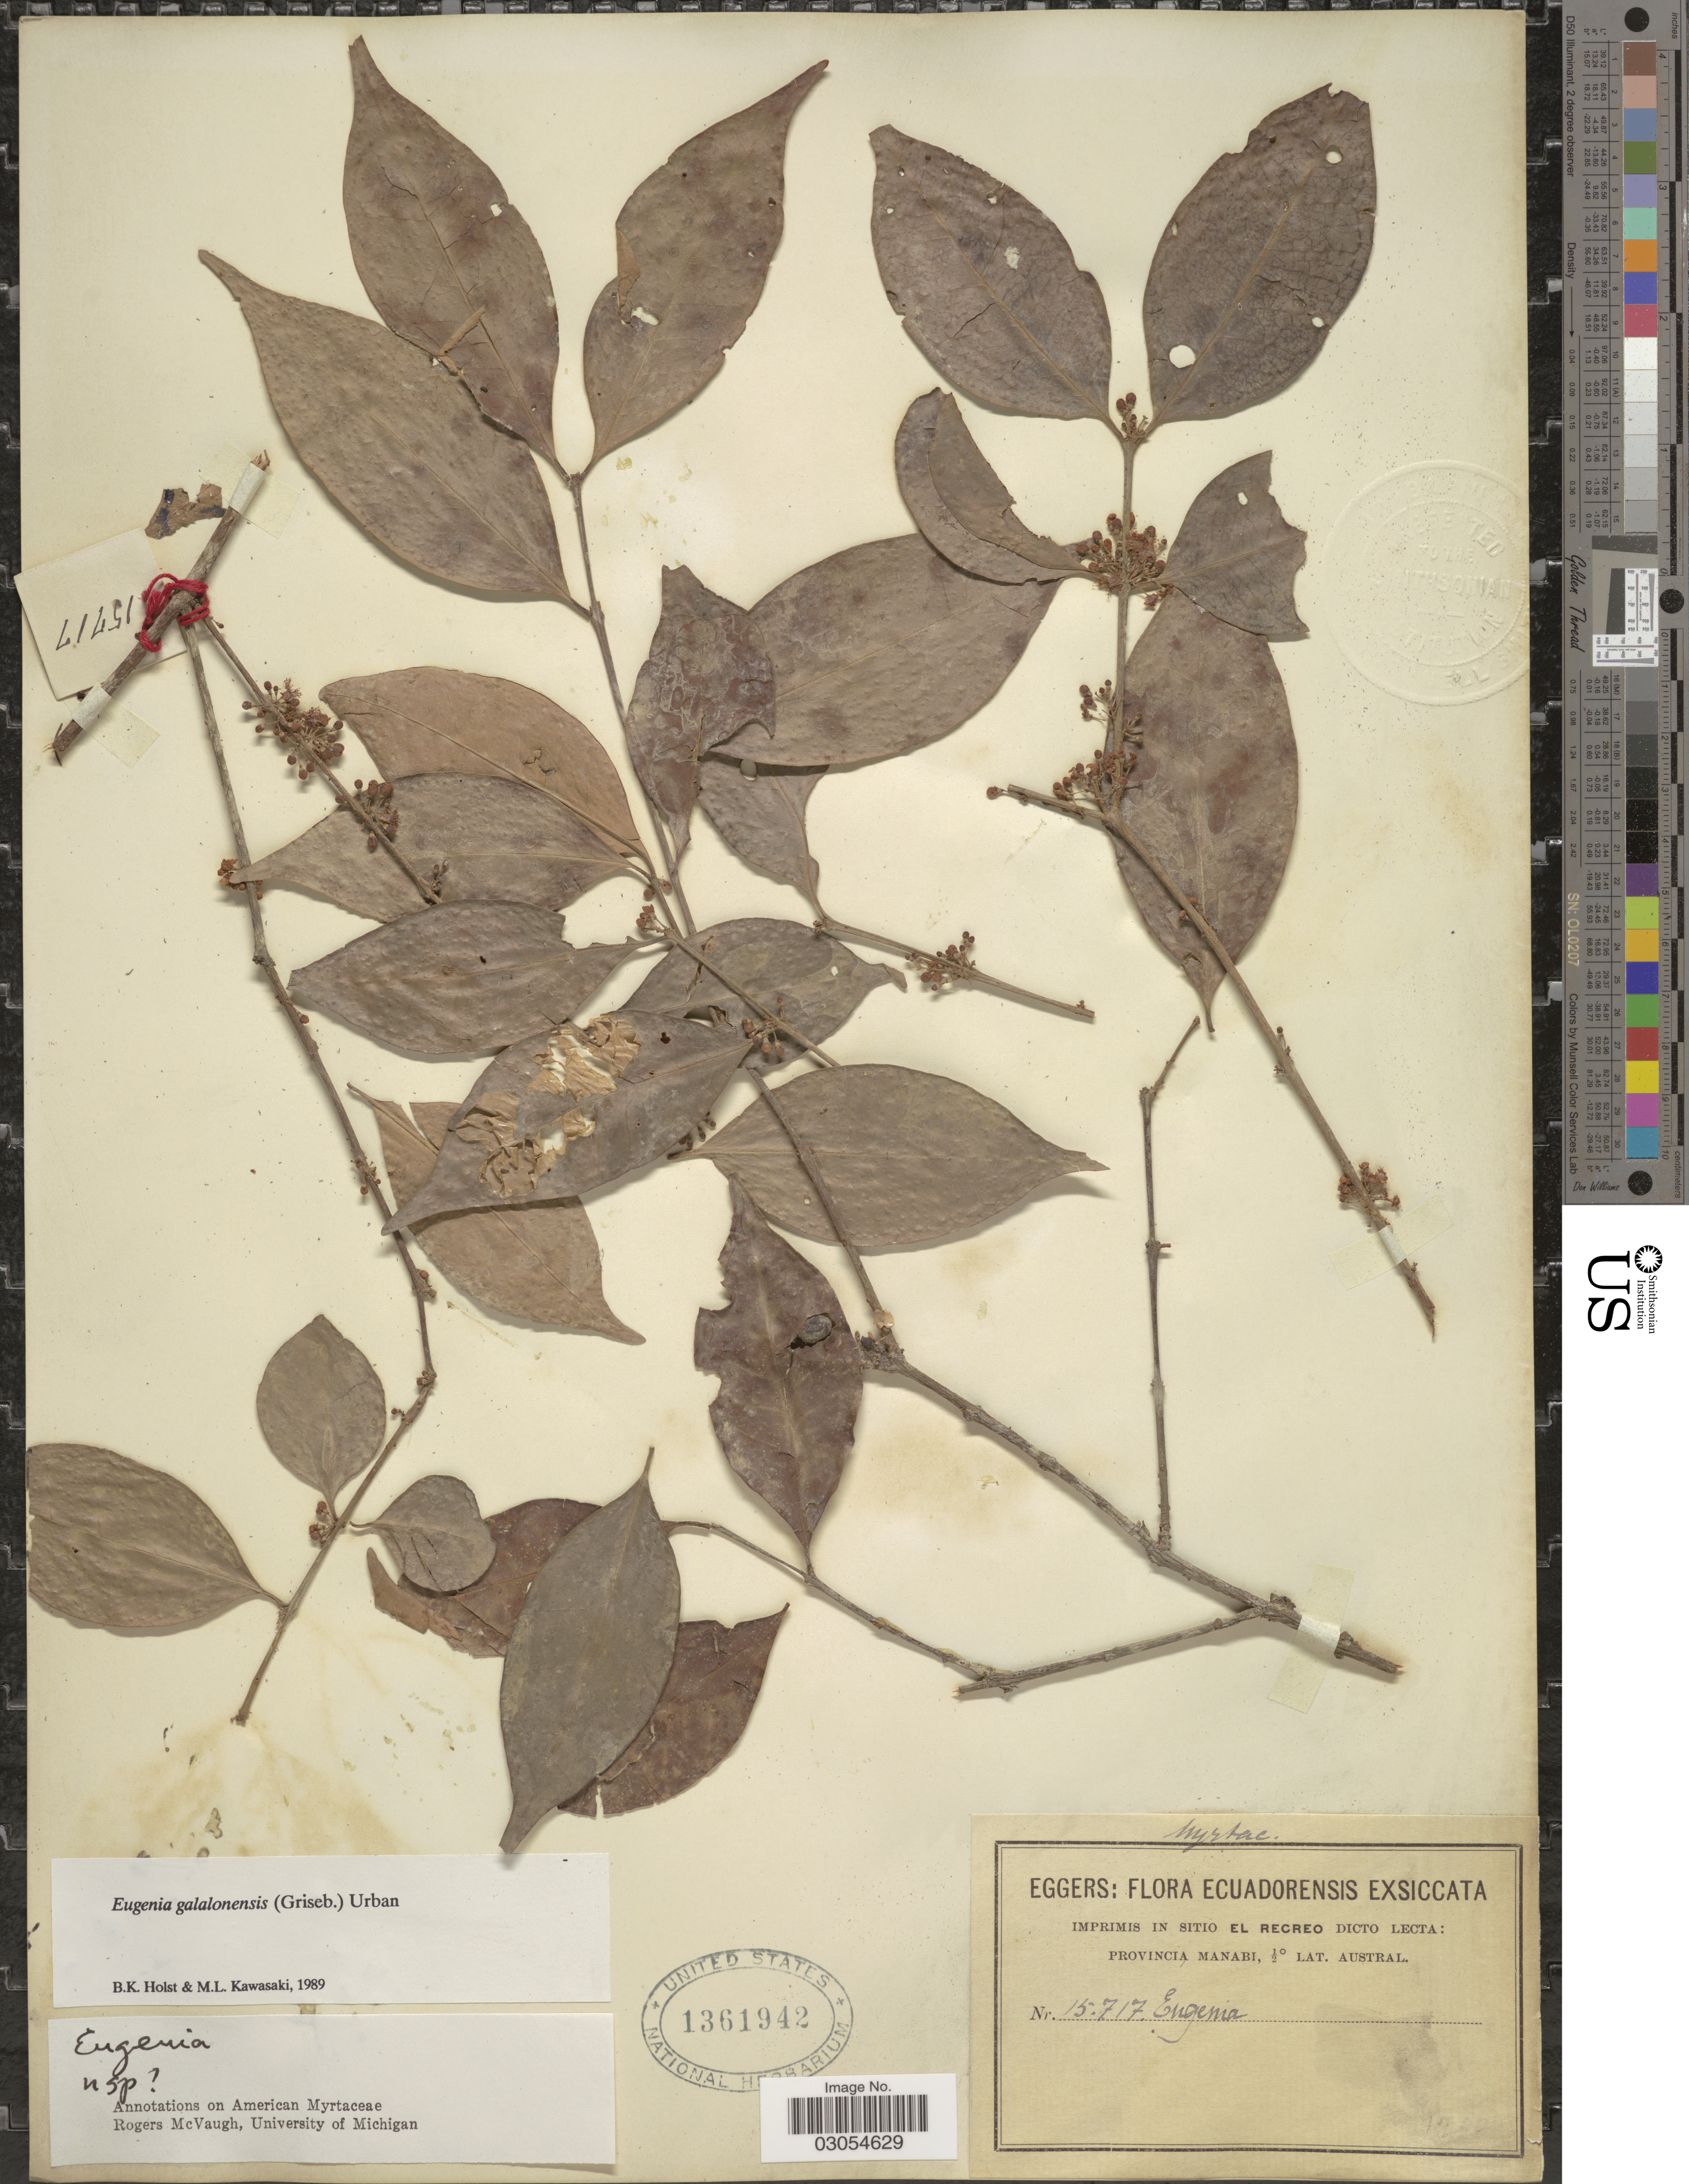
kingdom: Plantae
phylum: Tracheophyta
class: Magnoliopsida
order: Myrtales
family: Myrtaceae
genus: Eugenia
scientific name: Eugenia galalonensis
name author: (Griseb.) Krug & Urb.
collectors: -. Eggers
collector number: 15717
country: Ecuador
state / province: Manabí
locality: Imprimis in sitio El Recreo. ½° Lat. Austral.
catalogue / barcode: US 1361942